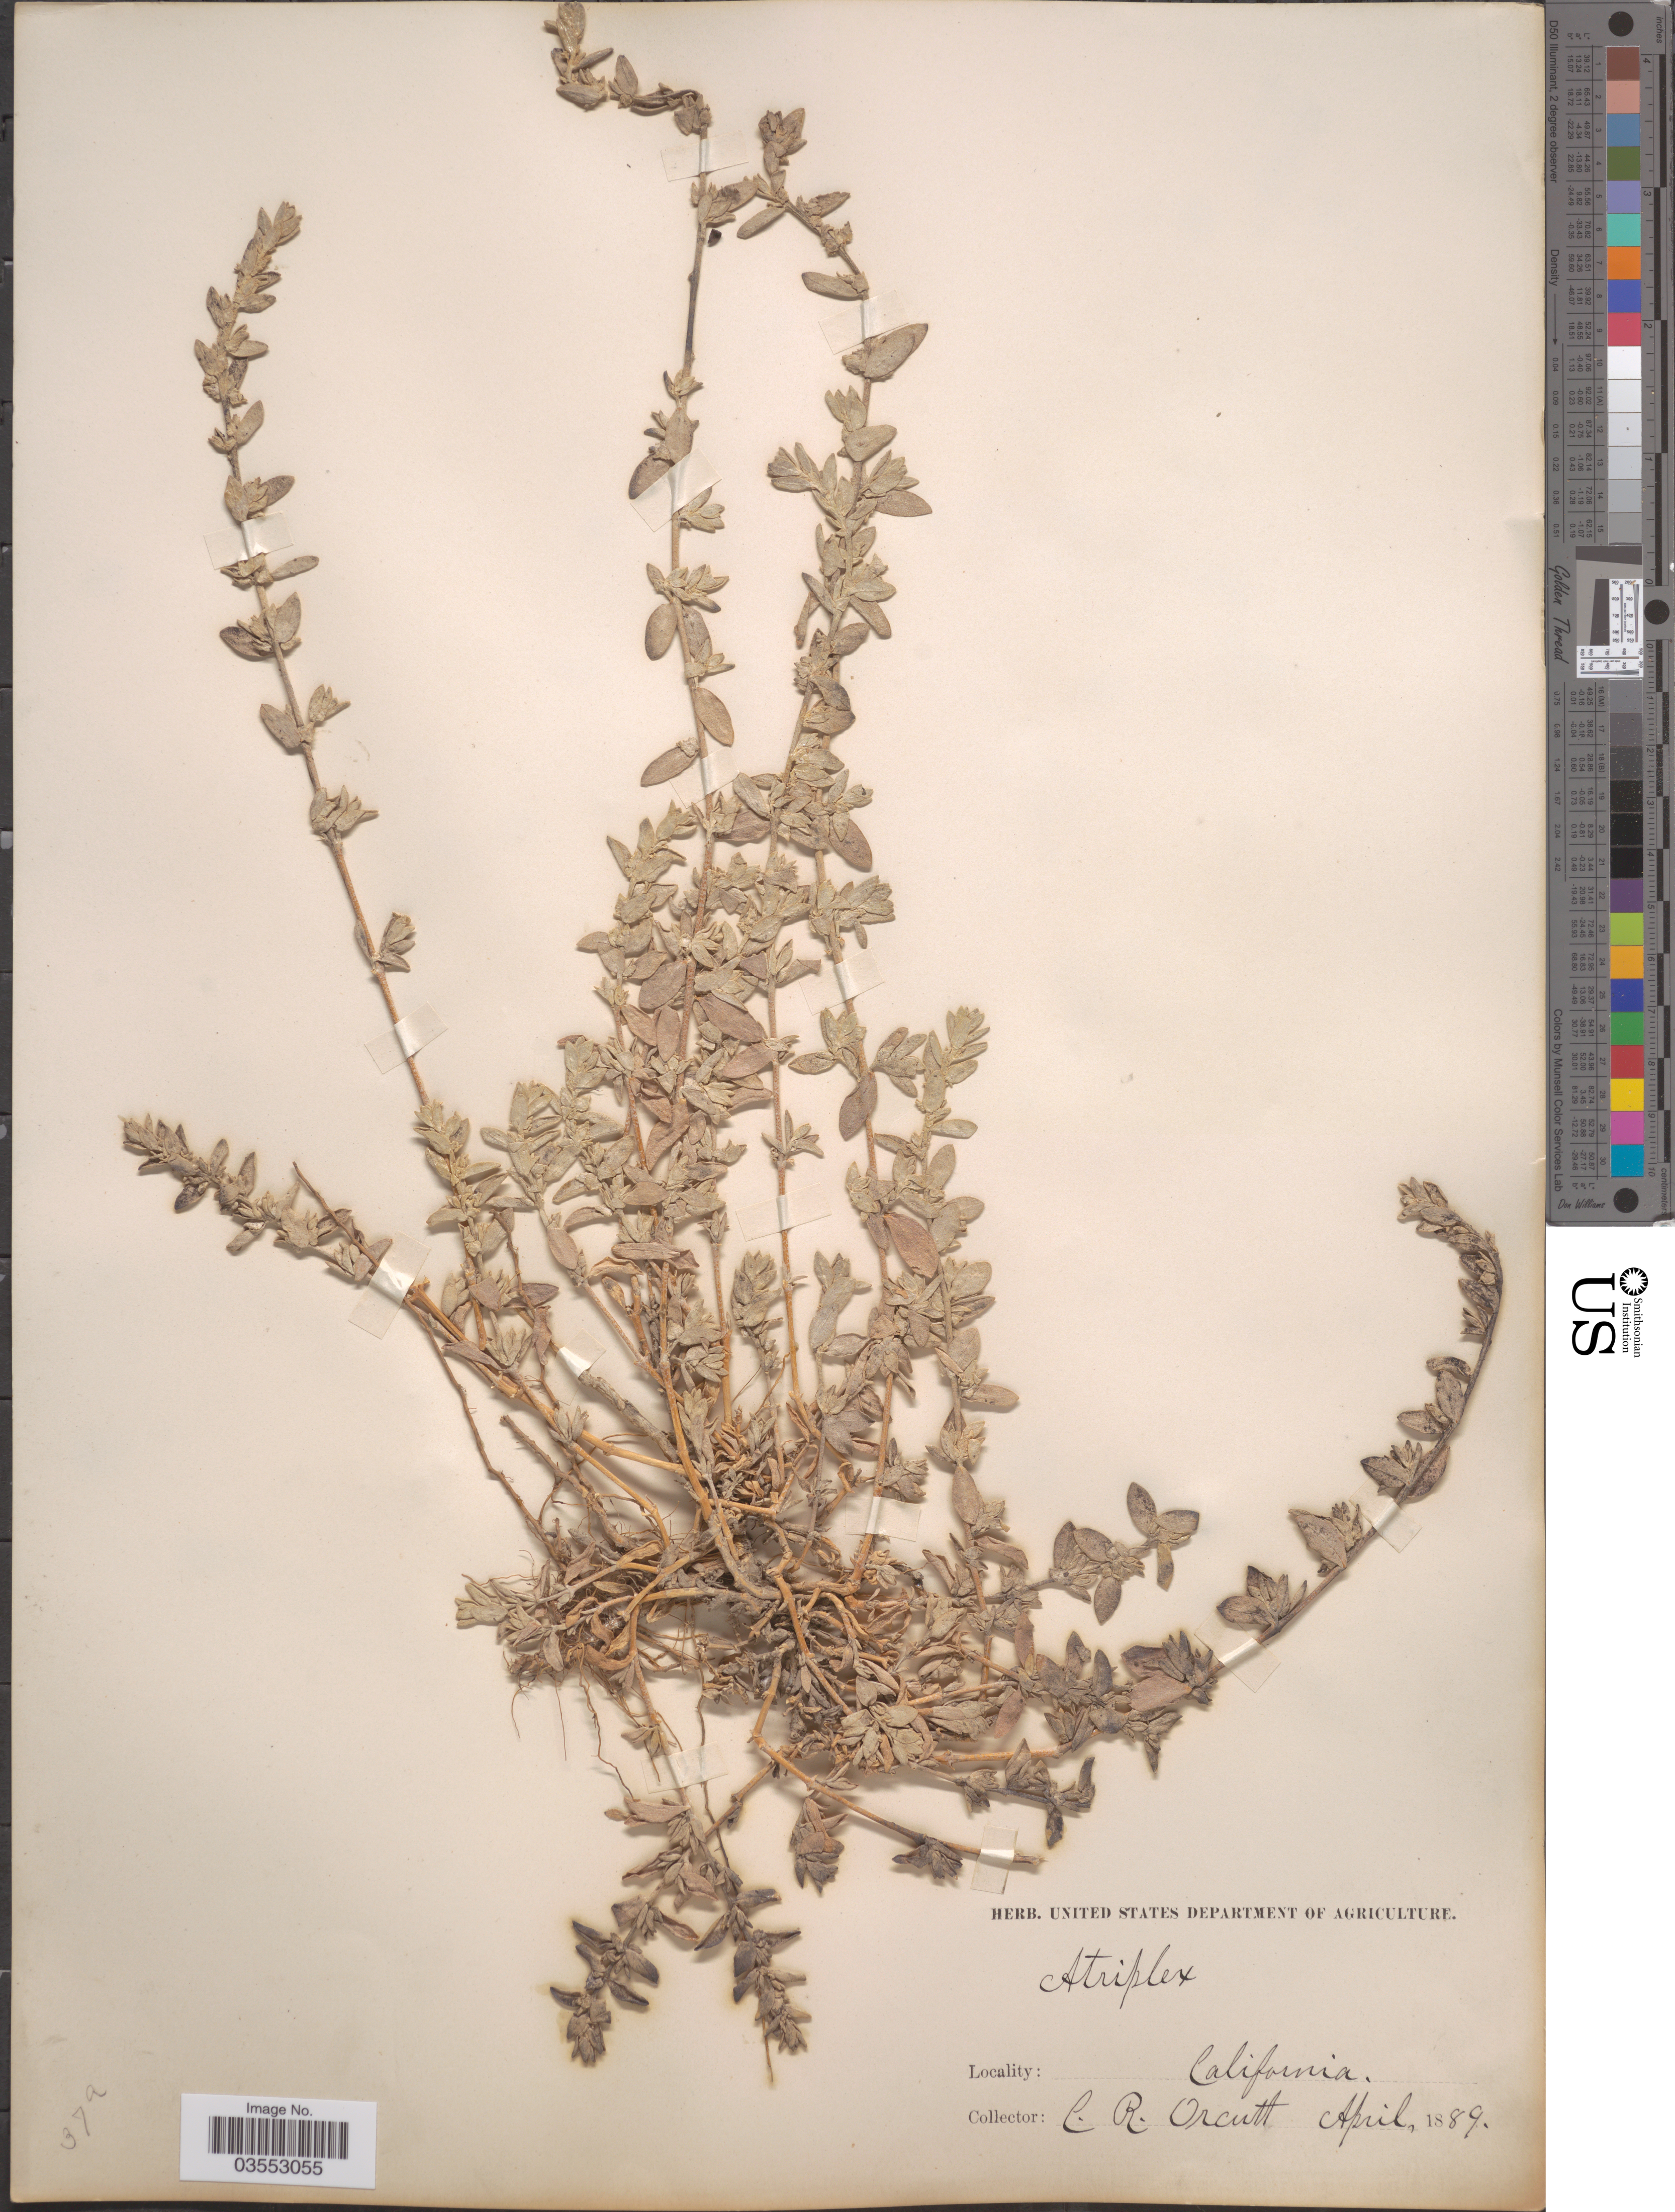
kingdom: Plantae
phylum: Tracheophyta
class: Magnoliopsida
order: Caryophyllales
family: Amaranthaceae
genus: Atriplex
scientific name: Atriplex watsonii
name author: A. Nelson ex Abrams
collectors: C. R. Orcutt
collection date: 1889-04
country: United States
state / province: California